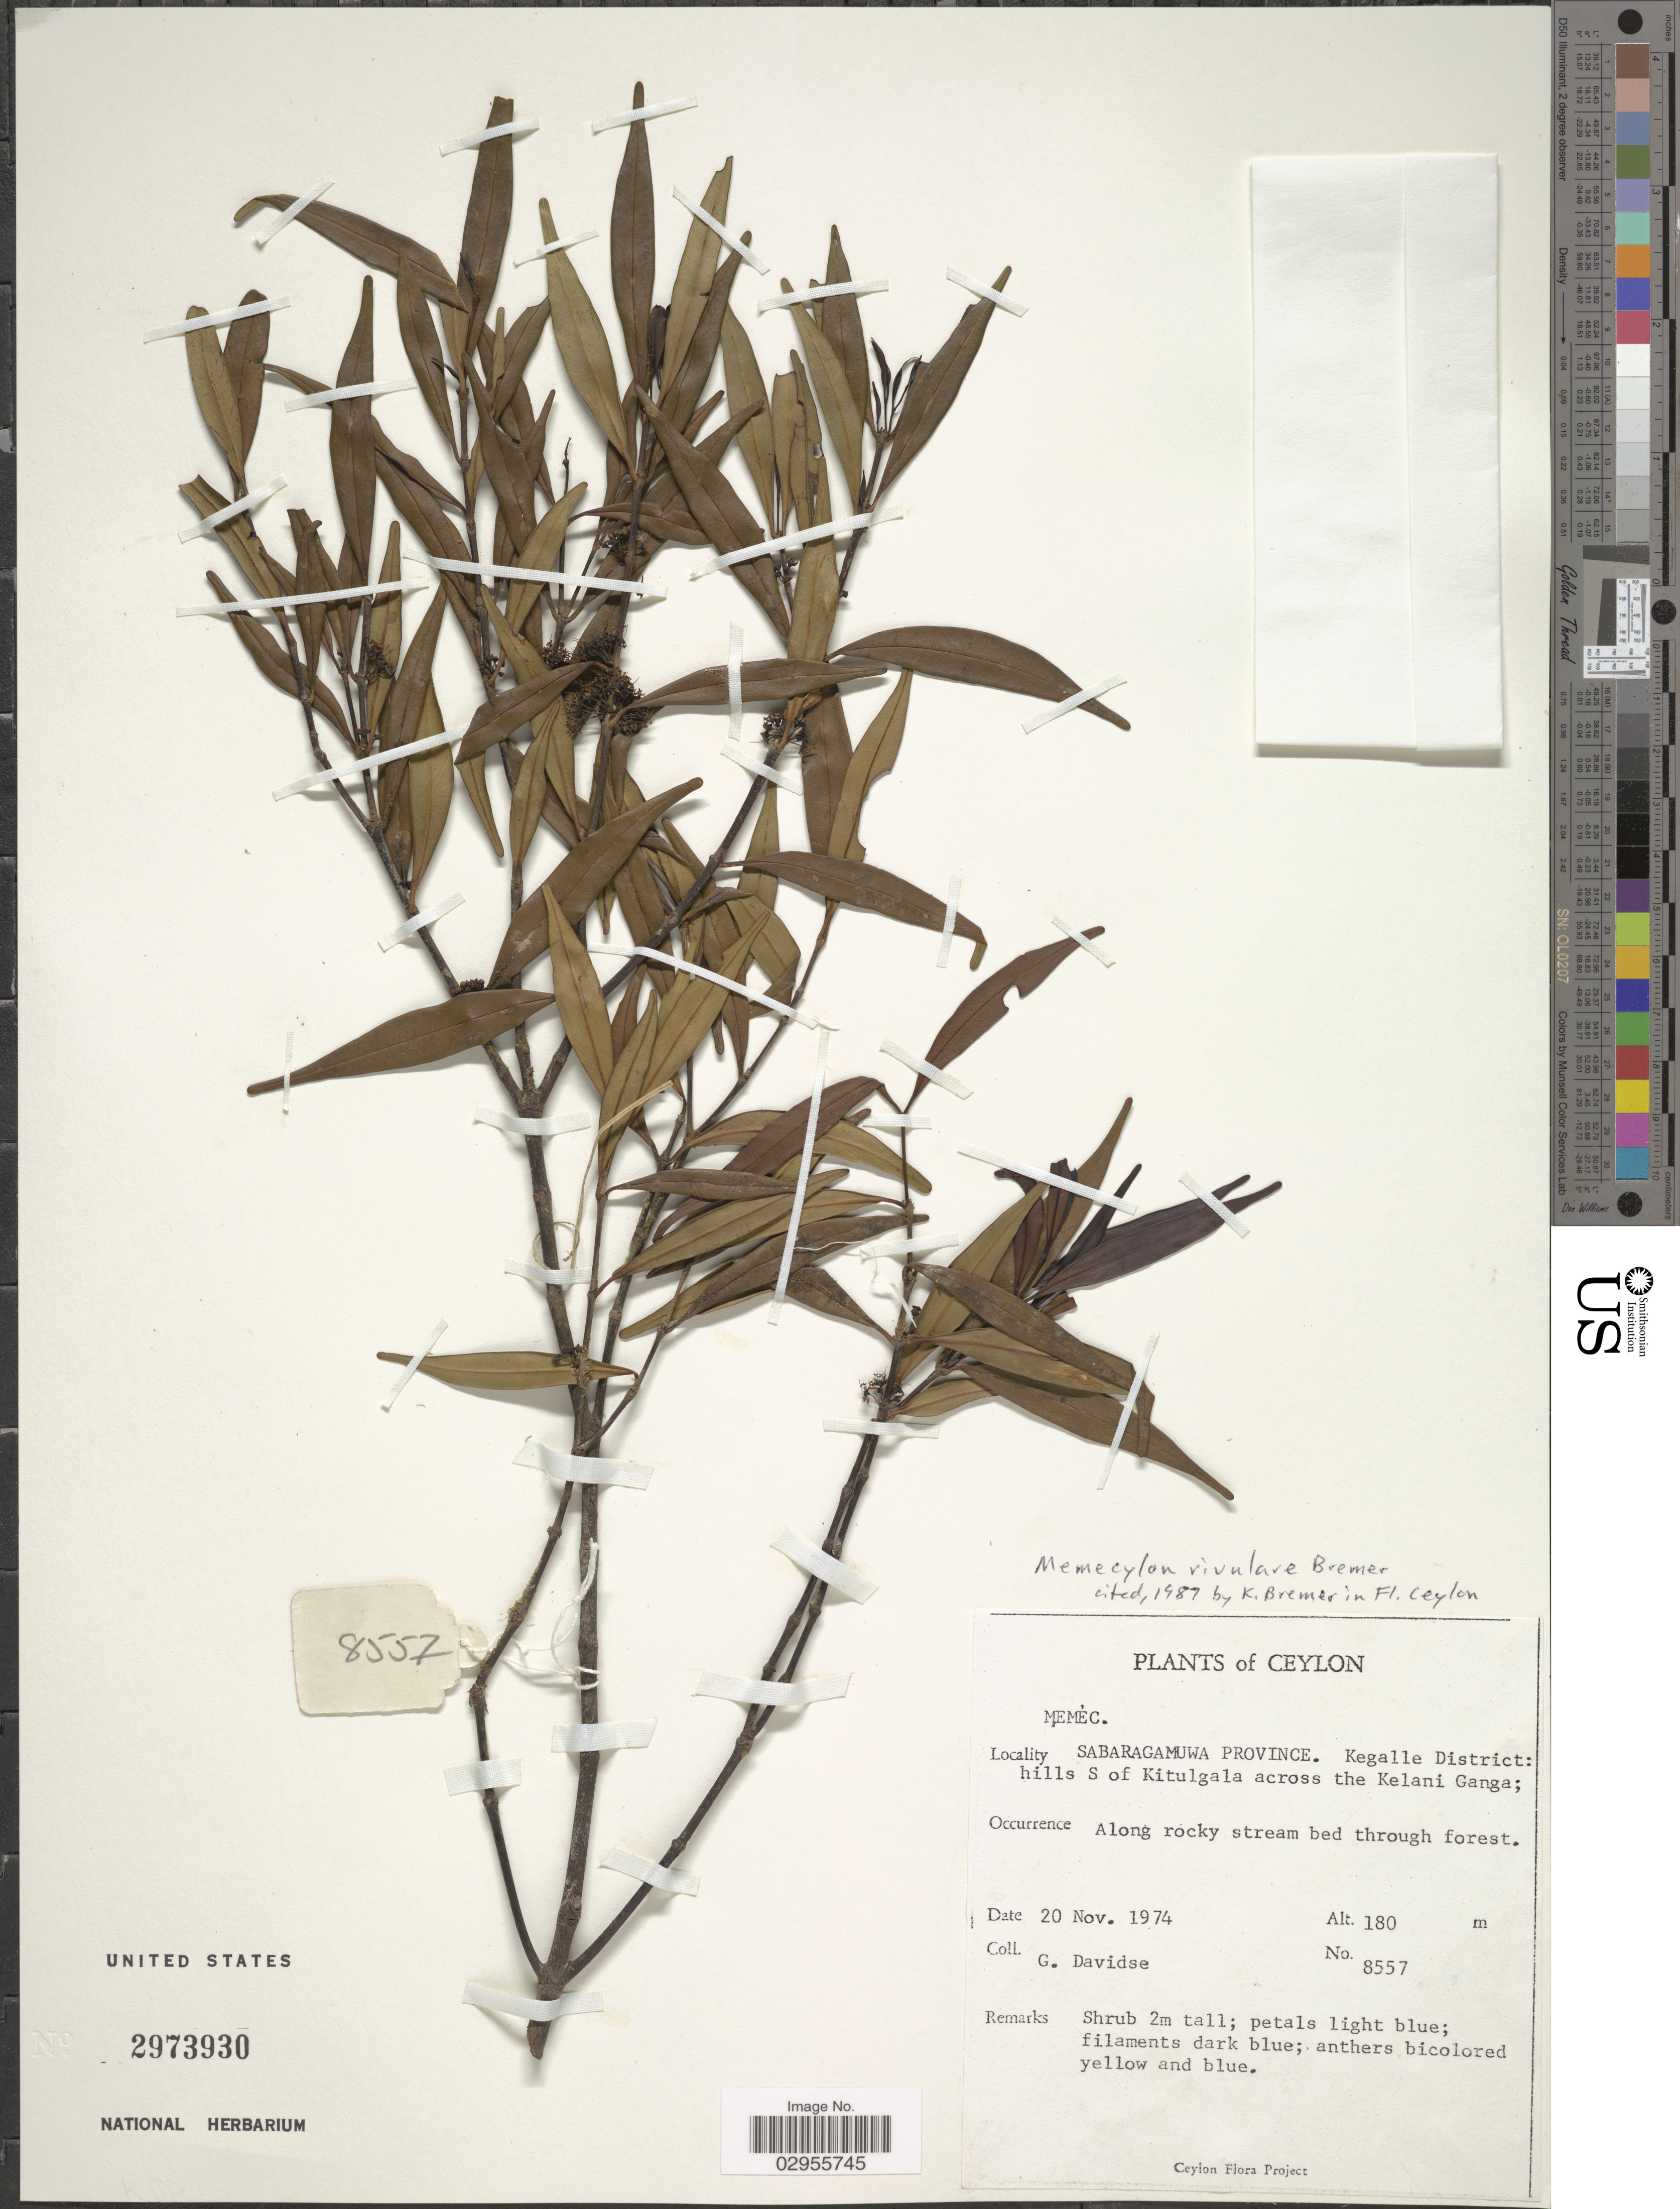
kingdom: Plantae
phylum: Tracheophyta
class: Magnoliopsida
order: Myrtales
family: Melastomataceae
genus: Memecylon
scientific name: Memecylon rivulare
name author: K. Bremer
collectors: G. Davidse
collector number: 8557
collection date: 1974-11-20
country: Sri Lanka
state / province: Sabaragamuwa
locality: Ceylon, Kegalle District: hills S of Kitugala across the Kelani Ganga.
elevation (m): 180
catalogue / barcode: US 2973930